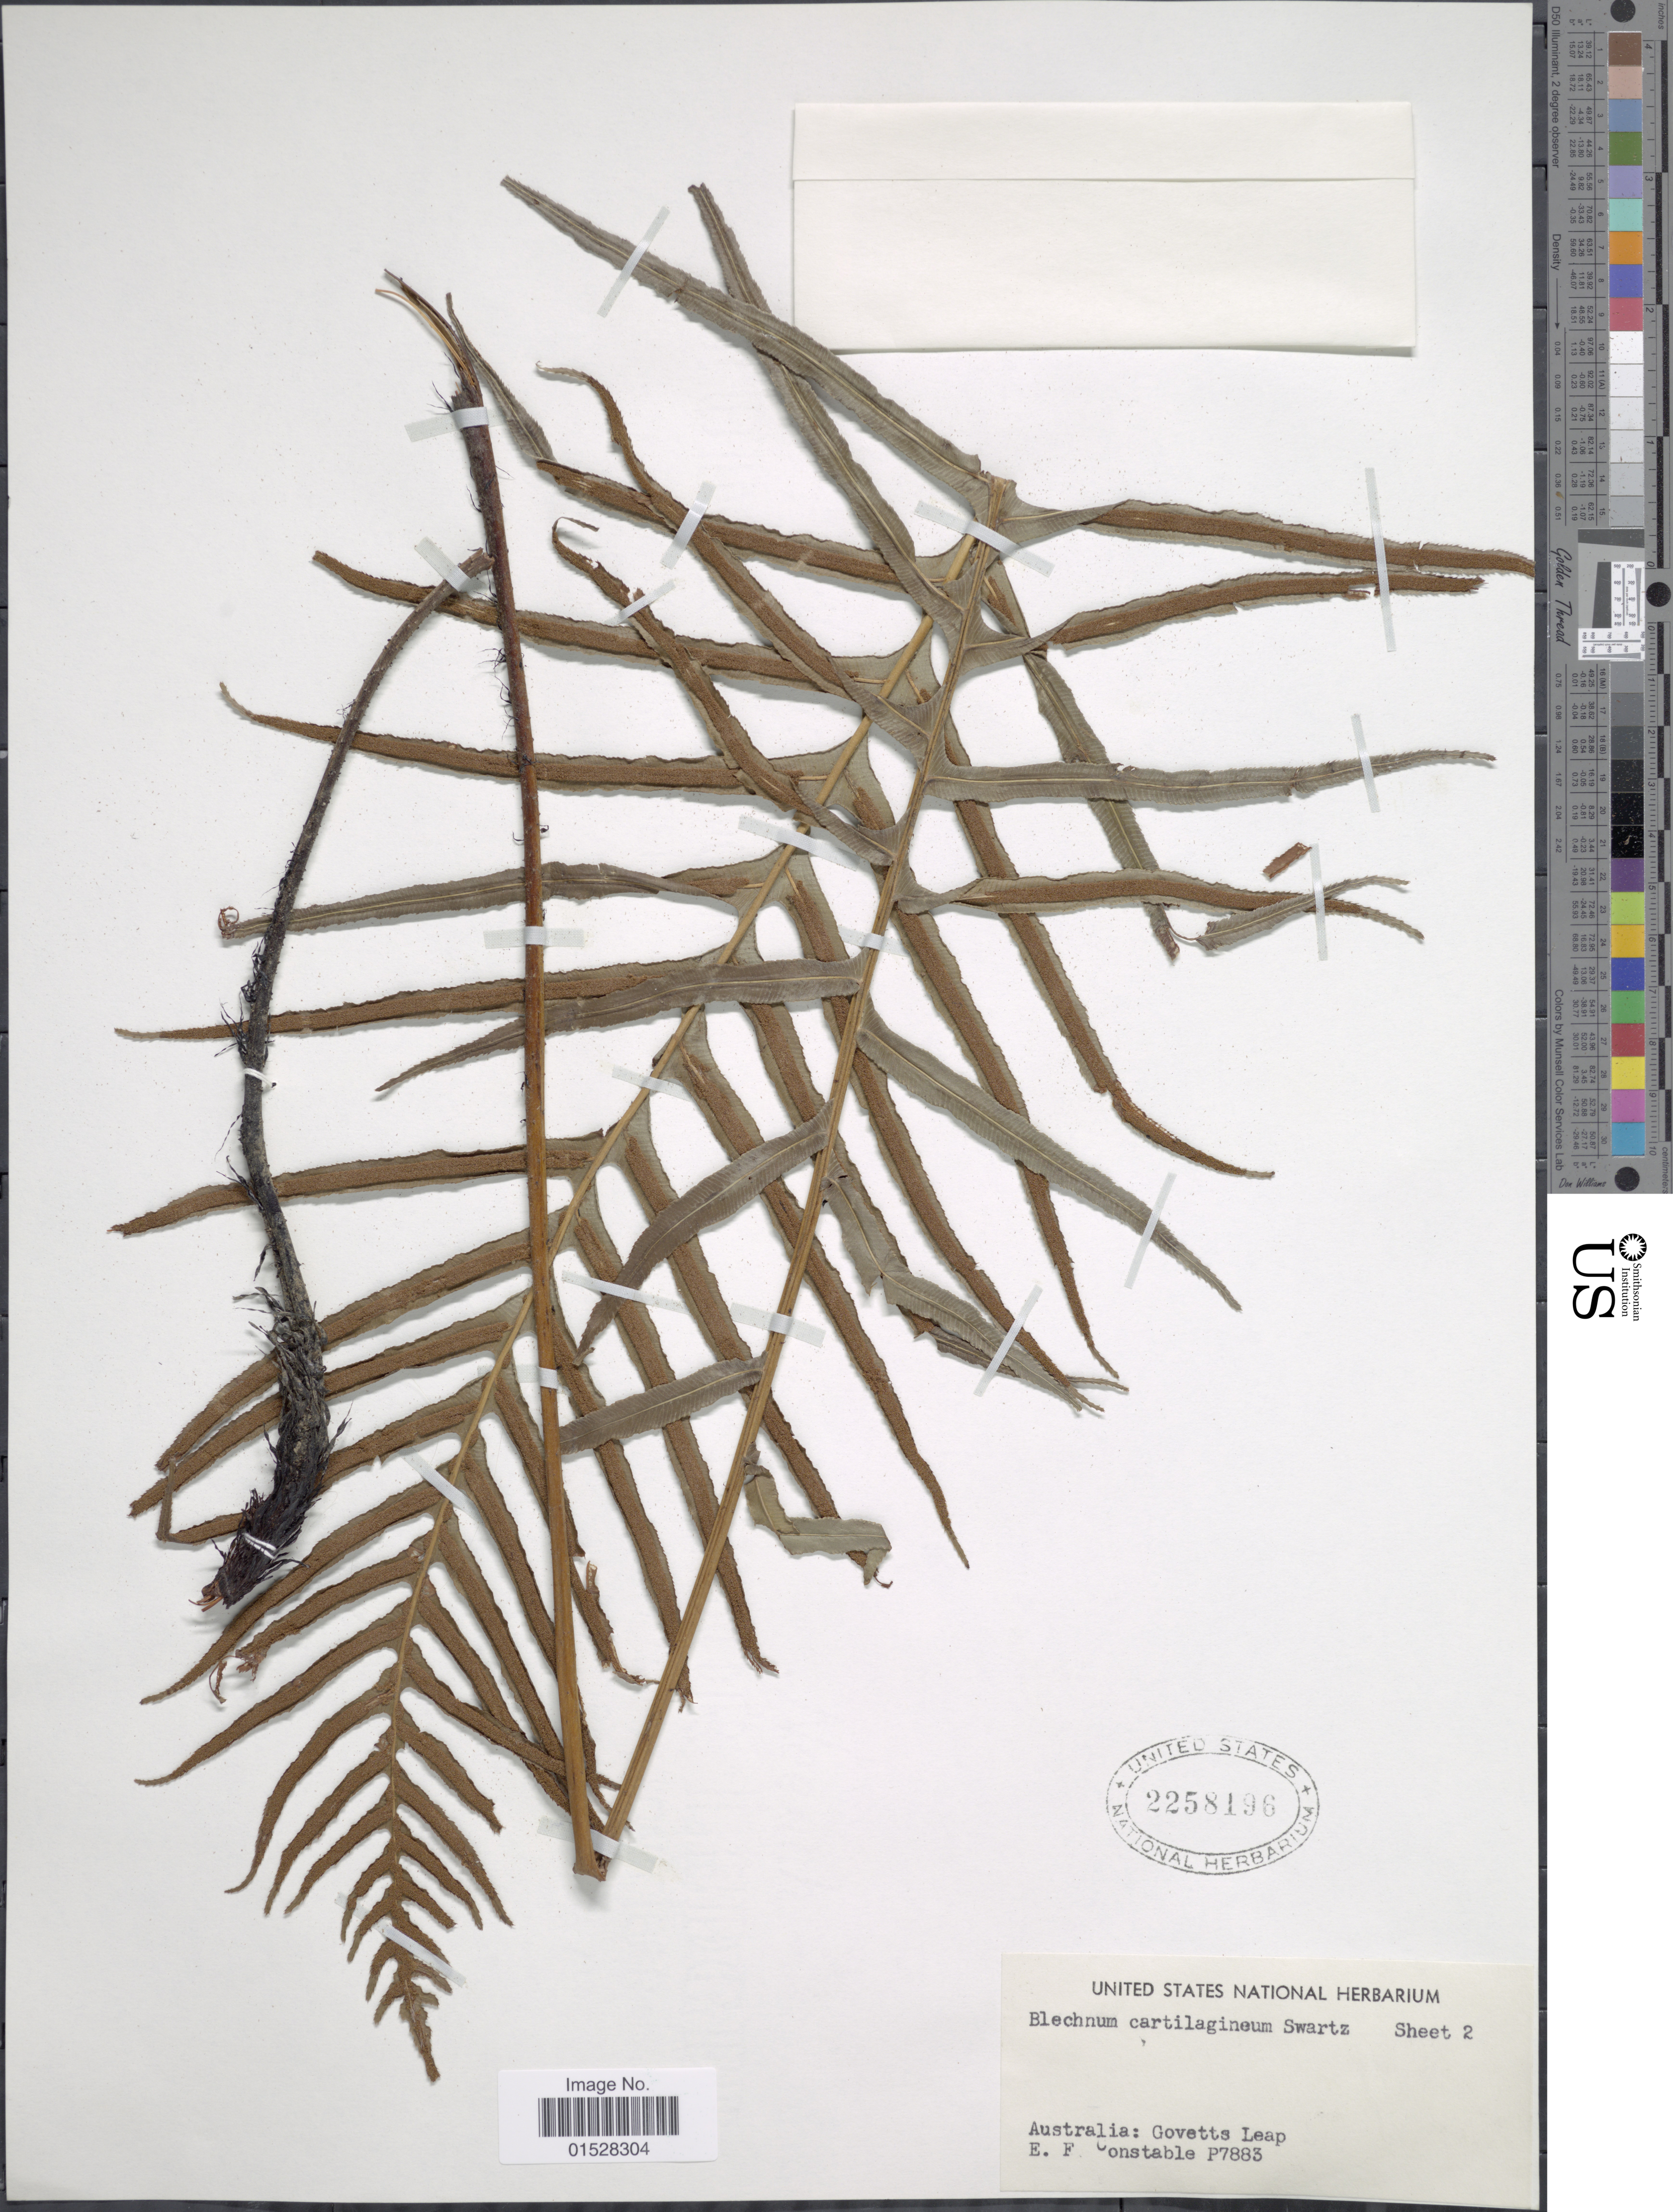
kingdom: Plantae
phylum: Tracheophyta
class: Polypodiopsida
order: Polypodiales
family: Blechnaceae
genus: Blechnum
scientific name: Blechnum cartilagineum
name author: Sw.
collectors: E. F. Constable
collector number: P783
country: Australia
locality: Govetts Leap.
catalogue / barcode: US 2258196